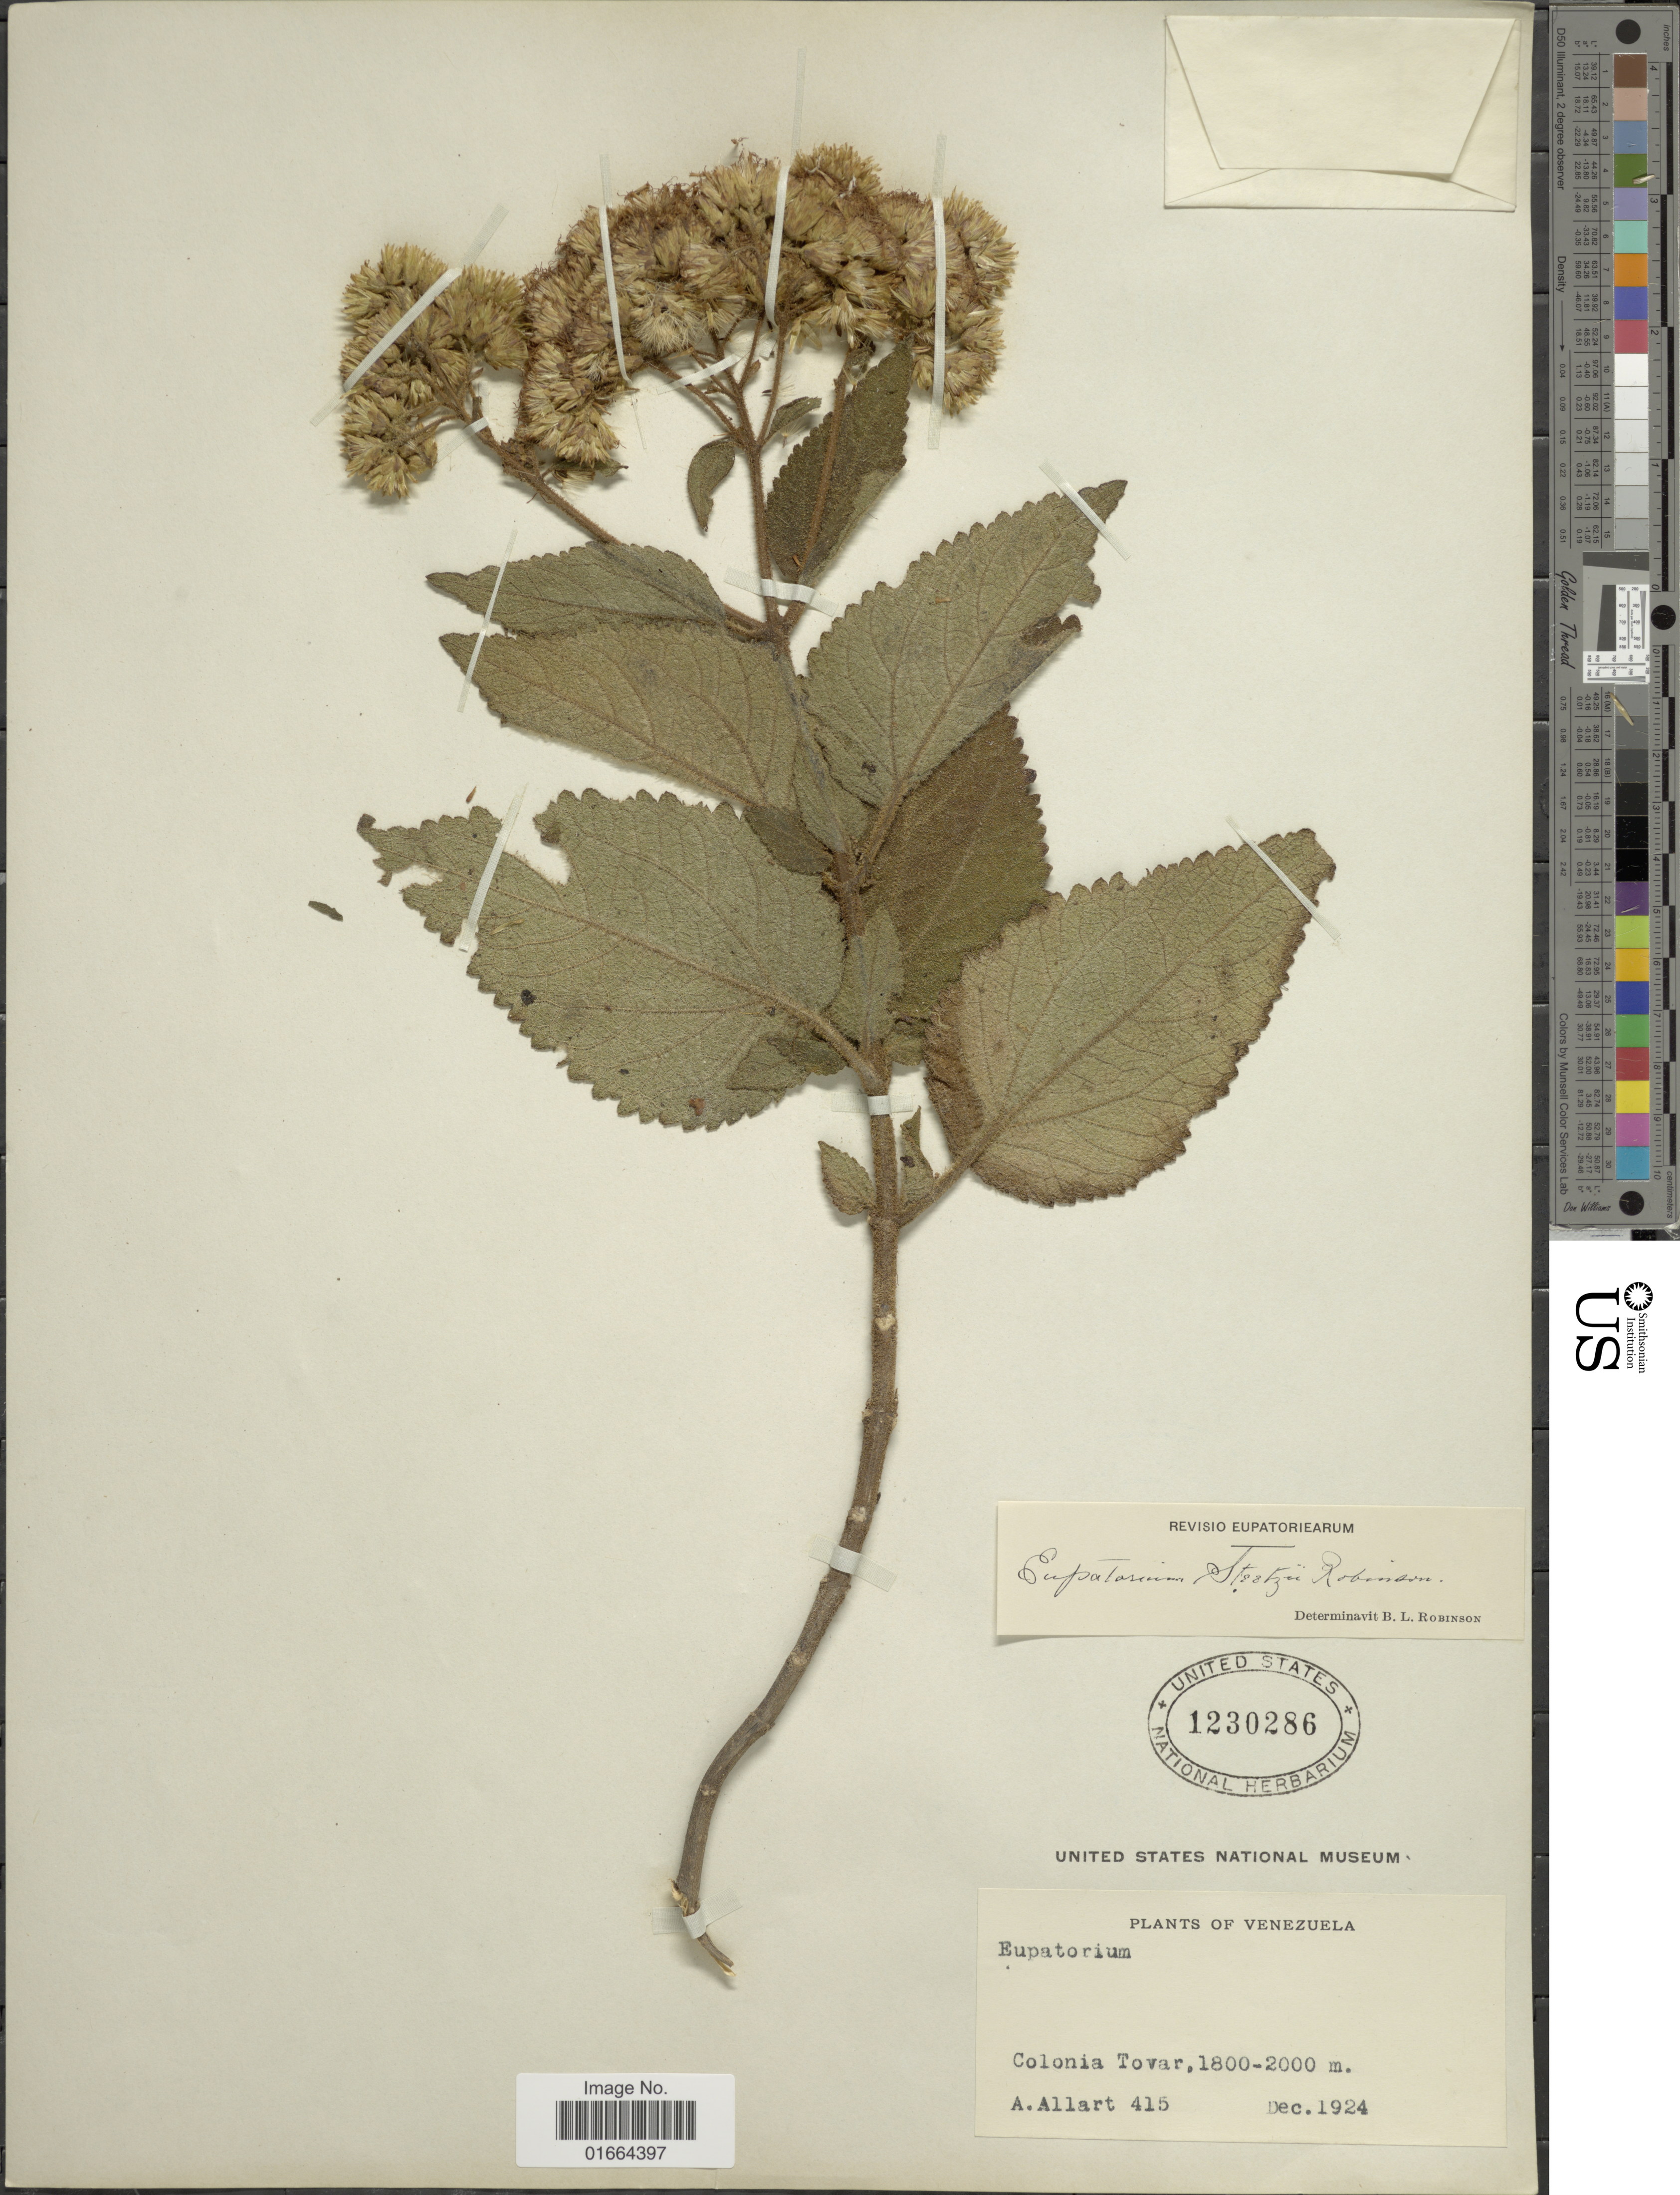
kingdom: Plantae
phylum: Tracheophyta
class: Magnoliopsida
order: Asterales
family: Asteraceae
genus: Badilloa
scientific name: Badilloa steetzii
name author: (B.L. Rob.) R.M. King & H. Rob.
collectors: A. Allart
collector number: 415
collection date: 1924-12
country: Venezuela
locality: Colonia Tovar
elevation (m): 1800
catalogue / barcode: US 1230286